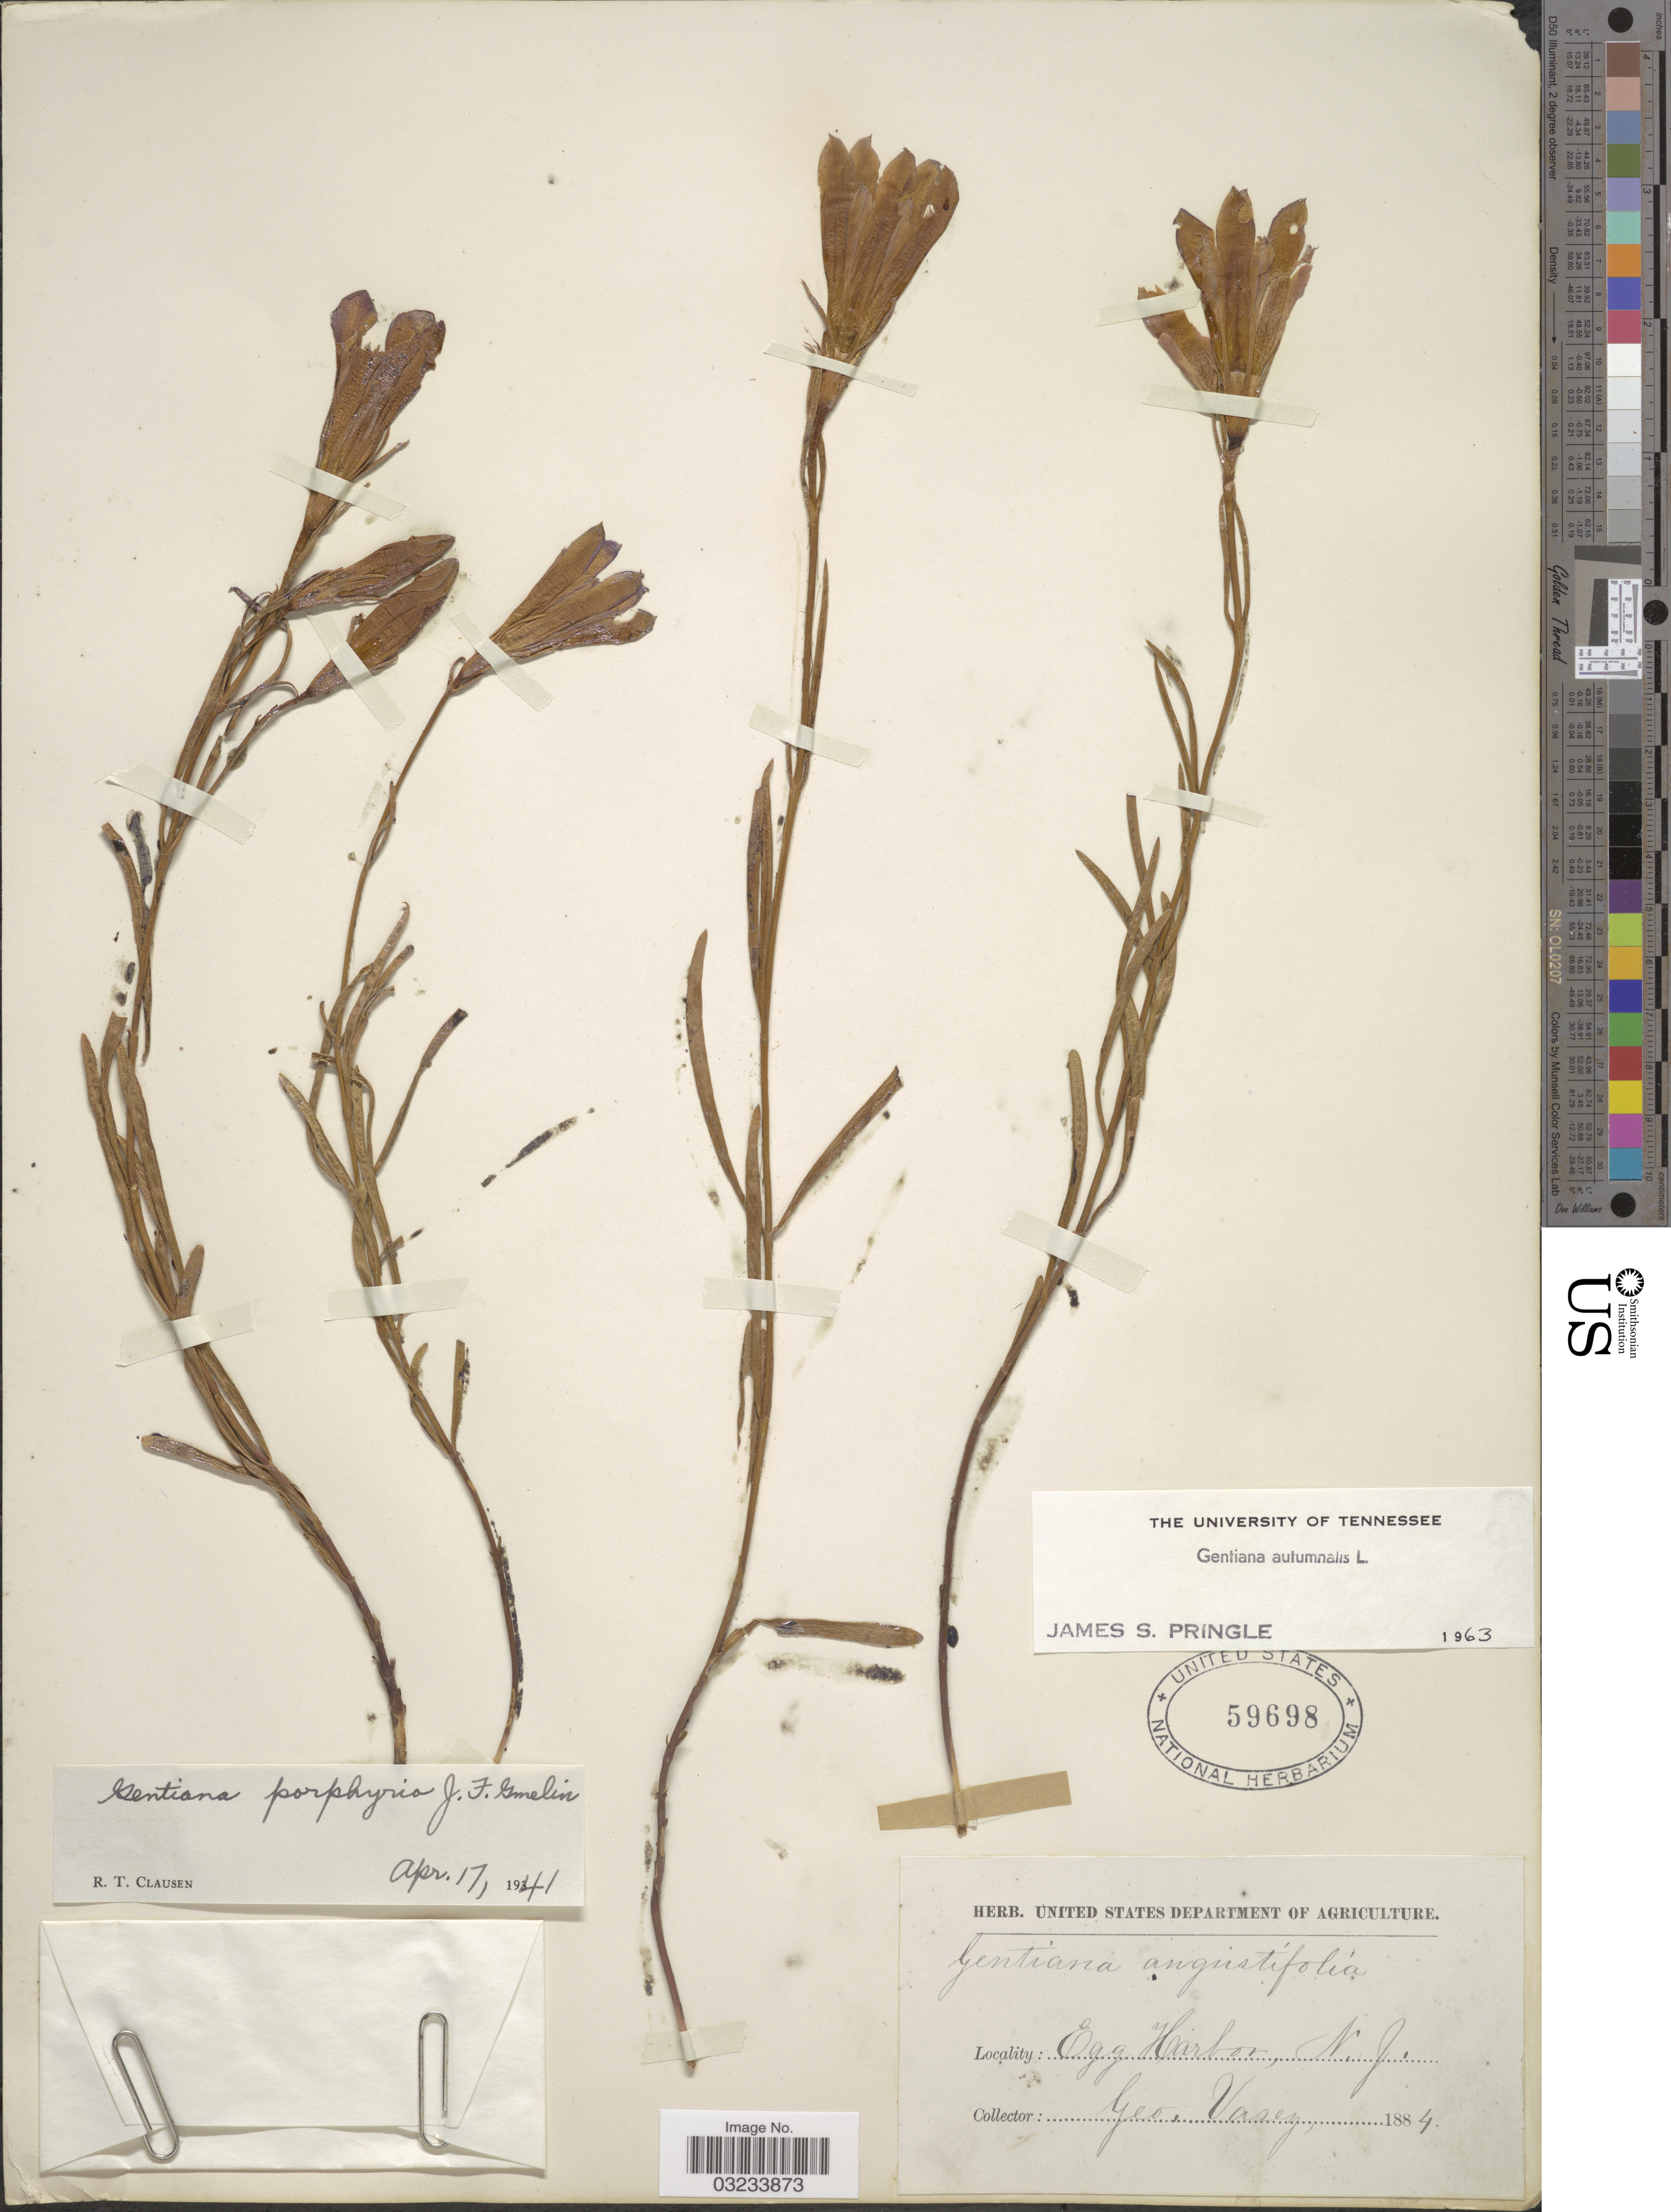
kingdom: Plantae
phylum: Tracheophyta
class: Magnoliopsida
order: Gentianales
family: Gentianaceae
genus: Gentiana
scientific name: Gentiana autumnalis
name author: L.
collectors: G. Vasey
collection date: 1884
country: United States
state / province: New Jersey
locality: Egg Harbor.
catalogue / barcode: US 59698